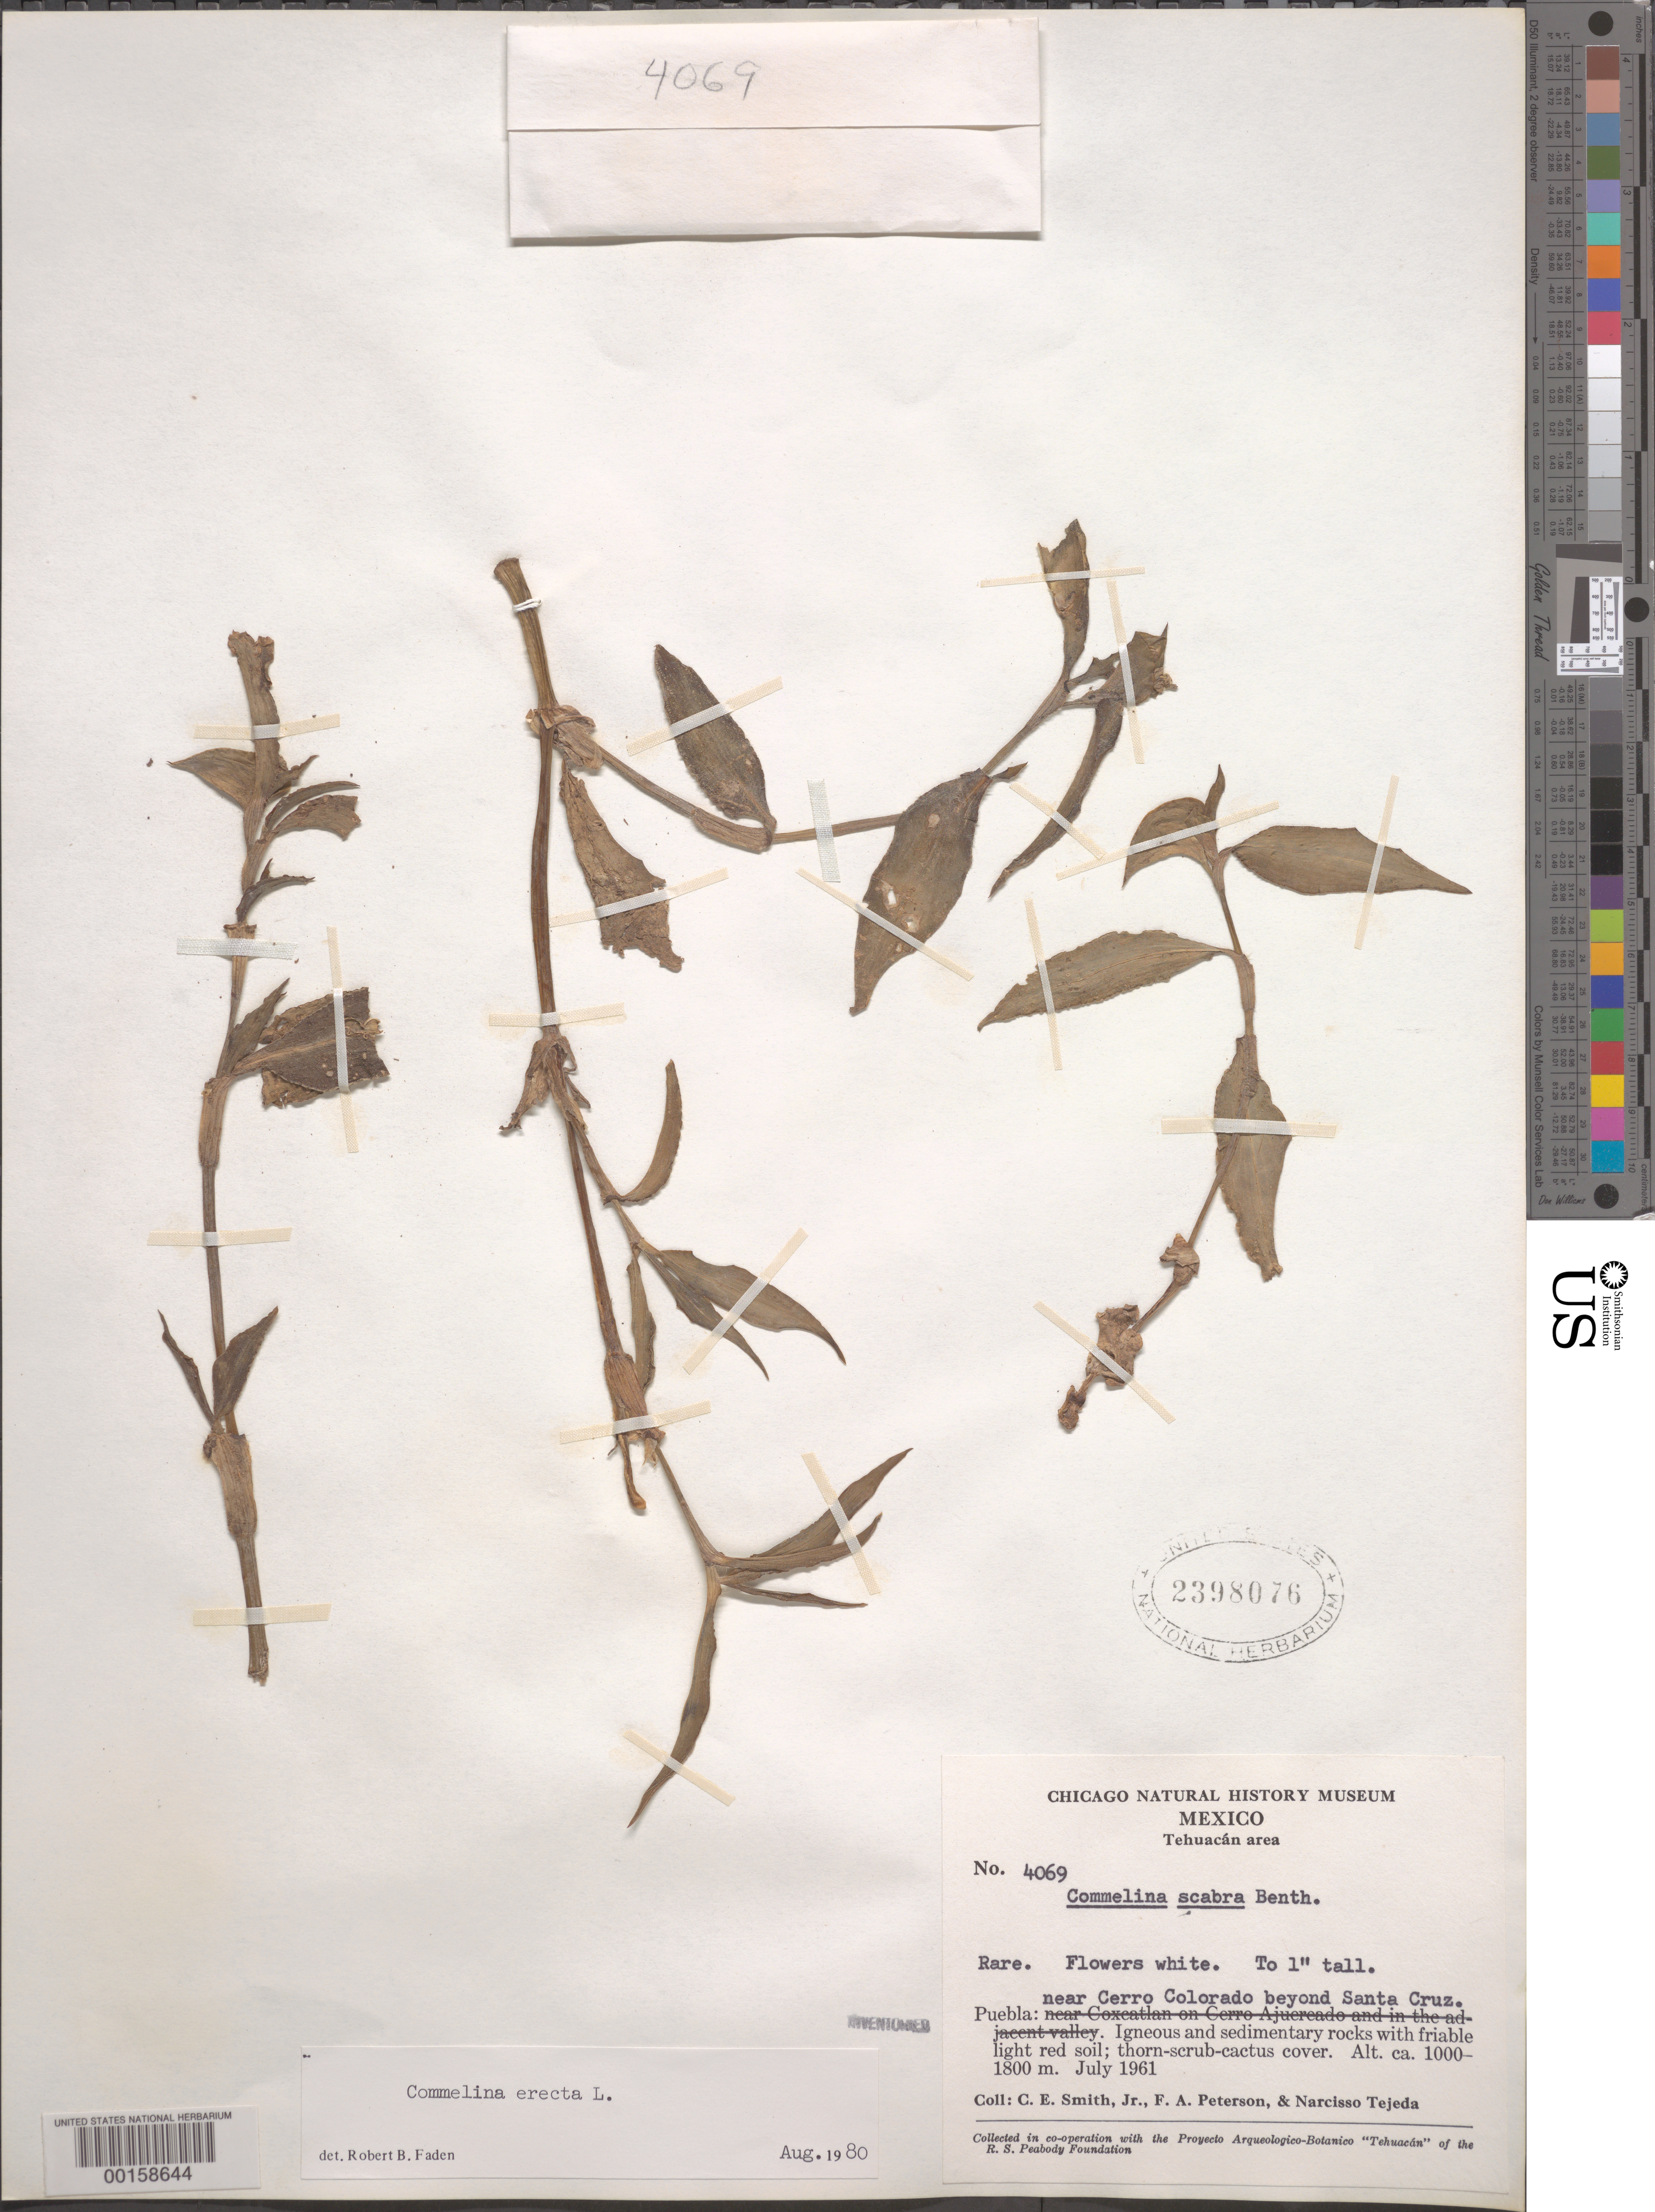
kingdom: Plantae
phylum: Tracheophyta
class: Liliopsida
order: Commelinales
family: Commelinaceae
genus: Commelina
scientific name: Commelina erecta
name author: L.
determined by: Faden, Robert B., (US), Smithsonian Institution - National Museum of Natural History (UNITED STATES)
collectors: C. E. Smith Jr.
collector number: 4069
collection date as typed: Jul 1961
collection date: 1961-07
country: Mexico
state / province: Puebla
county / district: Tehuacán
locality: Cerro colorado; near Santa Cruz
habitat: Rock with friable red soil.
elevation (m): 1000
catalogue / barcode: US 2398076